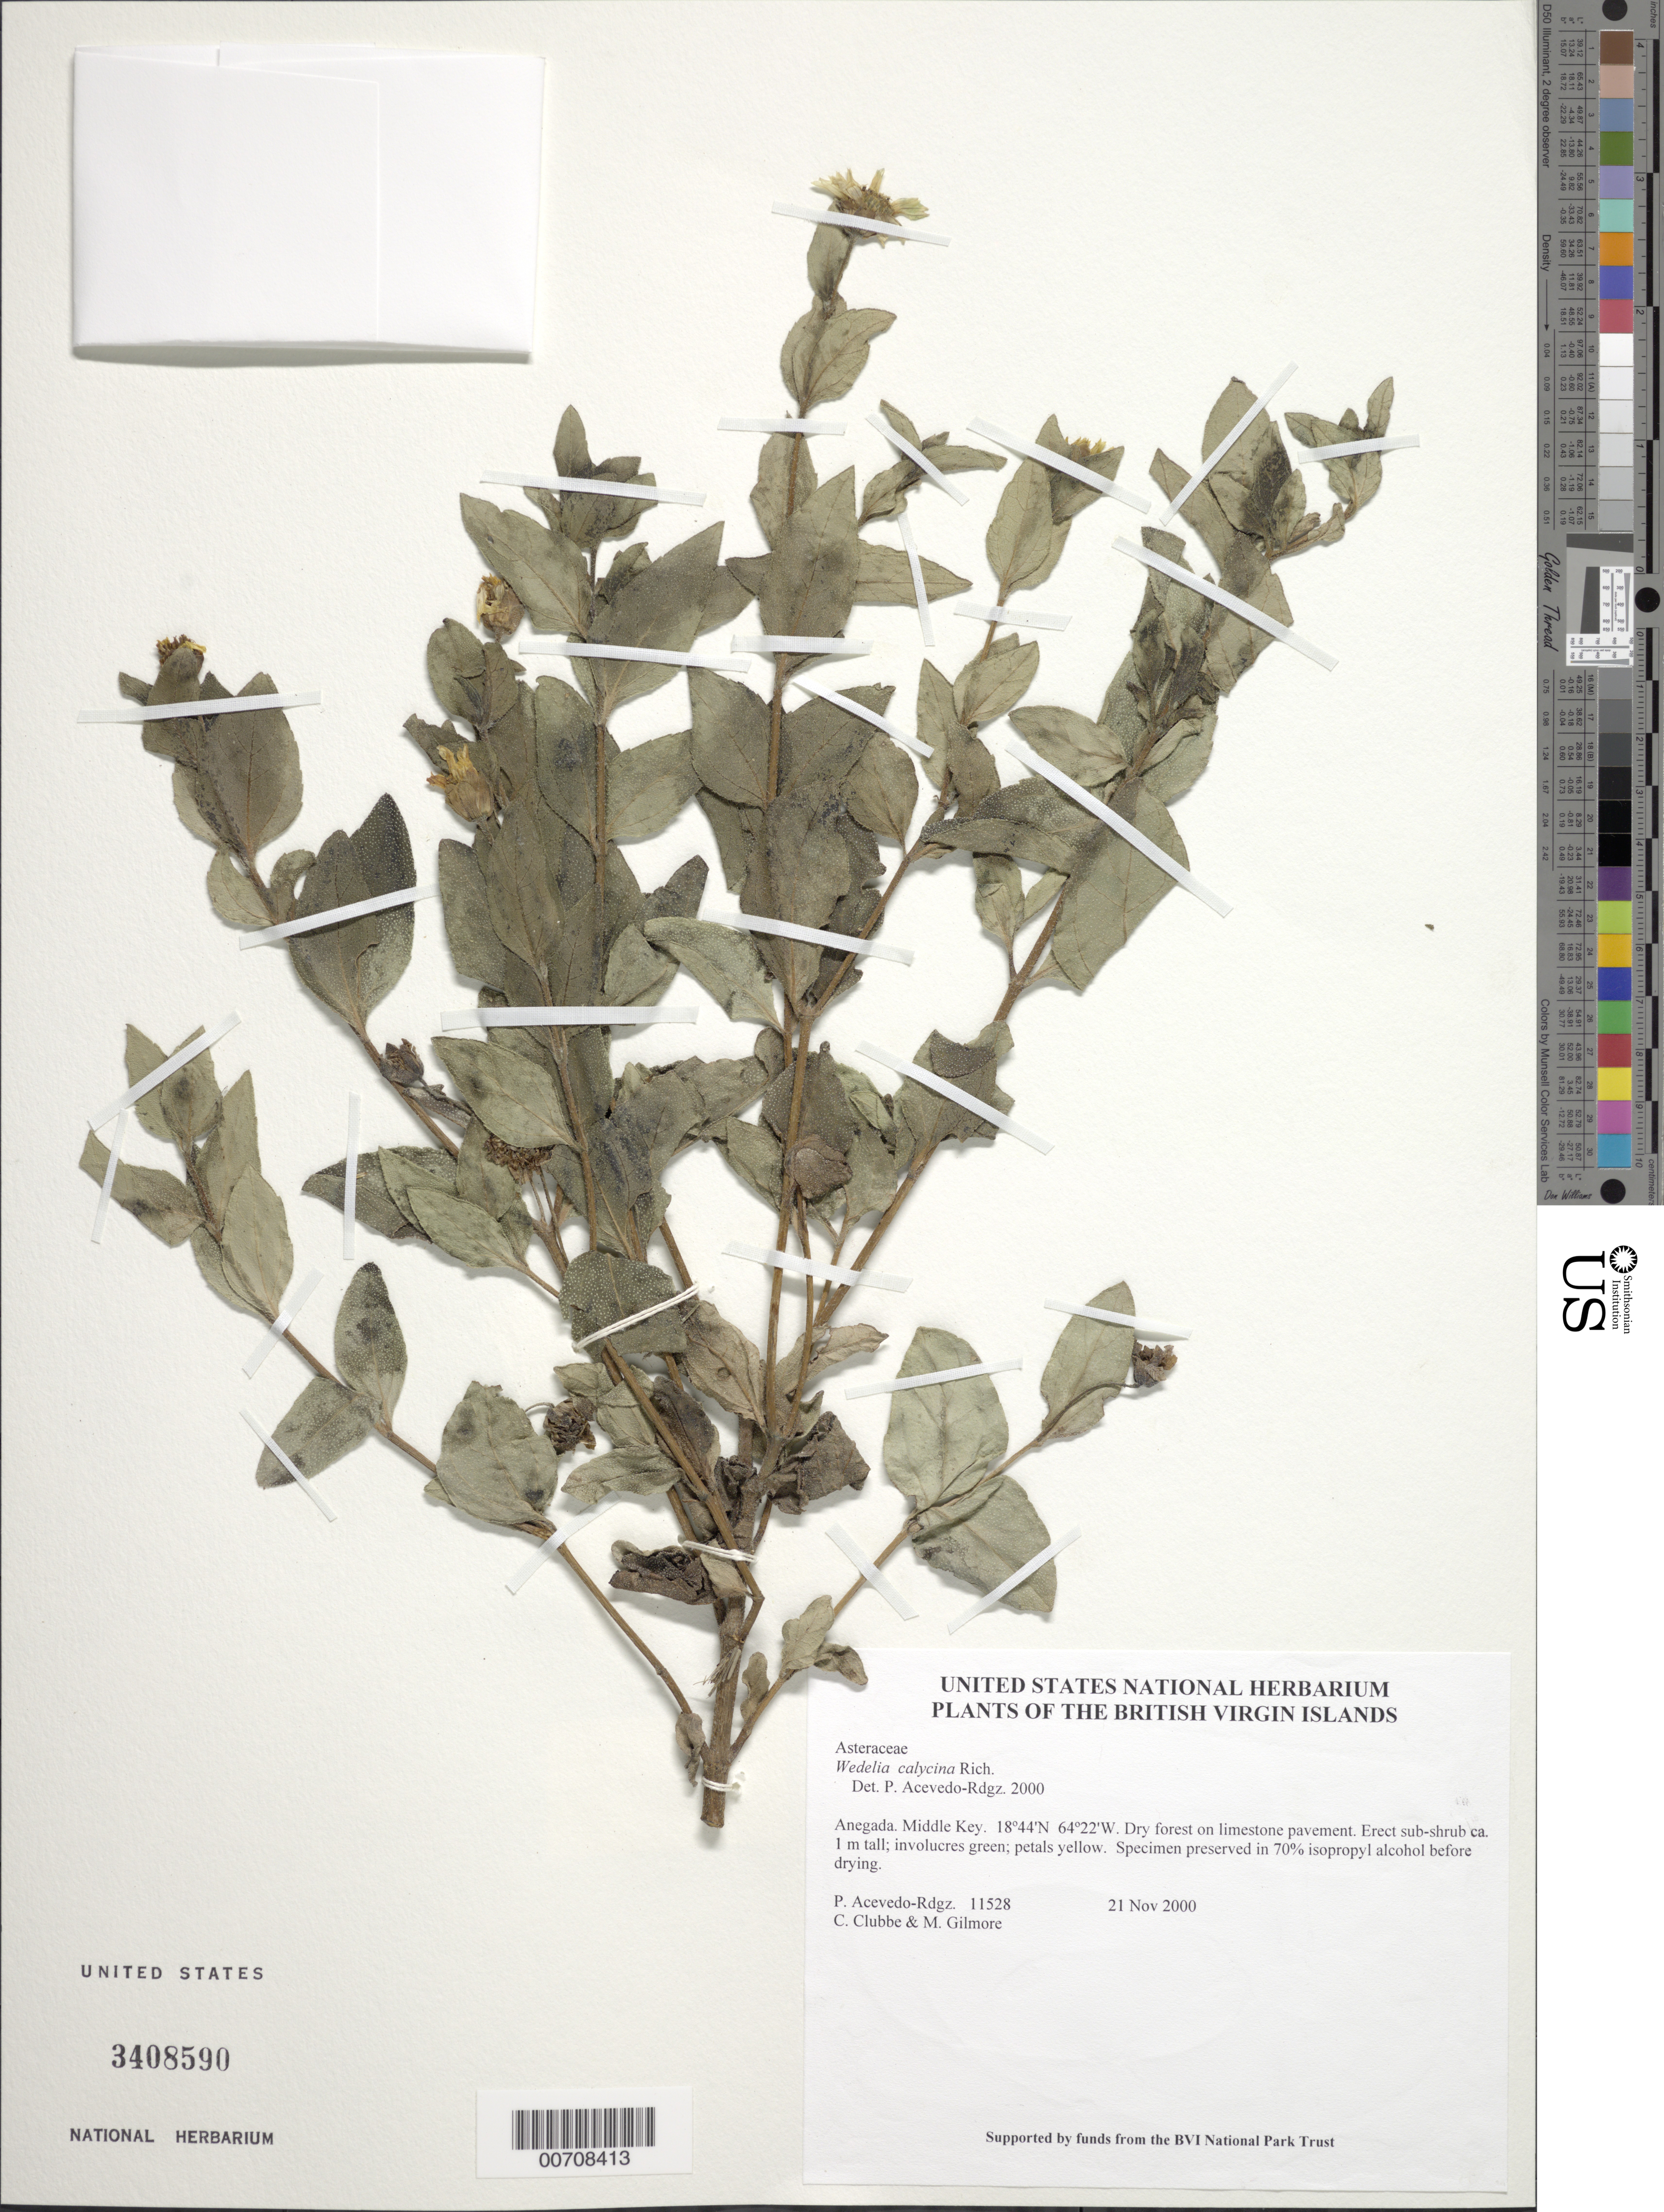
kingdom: Plantae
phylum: Tracheophyta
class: Magnoliopsida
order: Asterales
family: Asteraceae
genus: Wedelia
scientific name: Wedelia calycina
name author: Rich.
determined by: Acevedo-Rodríguez, P., (BOT), Smithsonian Institution - National Museum of Natural History (UNITED STATES)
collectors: P. Acevedo-Rodr., C. Clubbe & M. Gilmore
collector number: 11528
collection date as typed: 21 Nov 2000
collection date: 2000-11-21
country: British Virgin Islands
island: Anegada I.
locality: Middle Key.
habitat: Dry forest on limestone pavement.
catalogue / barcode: US 3408590